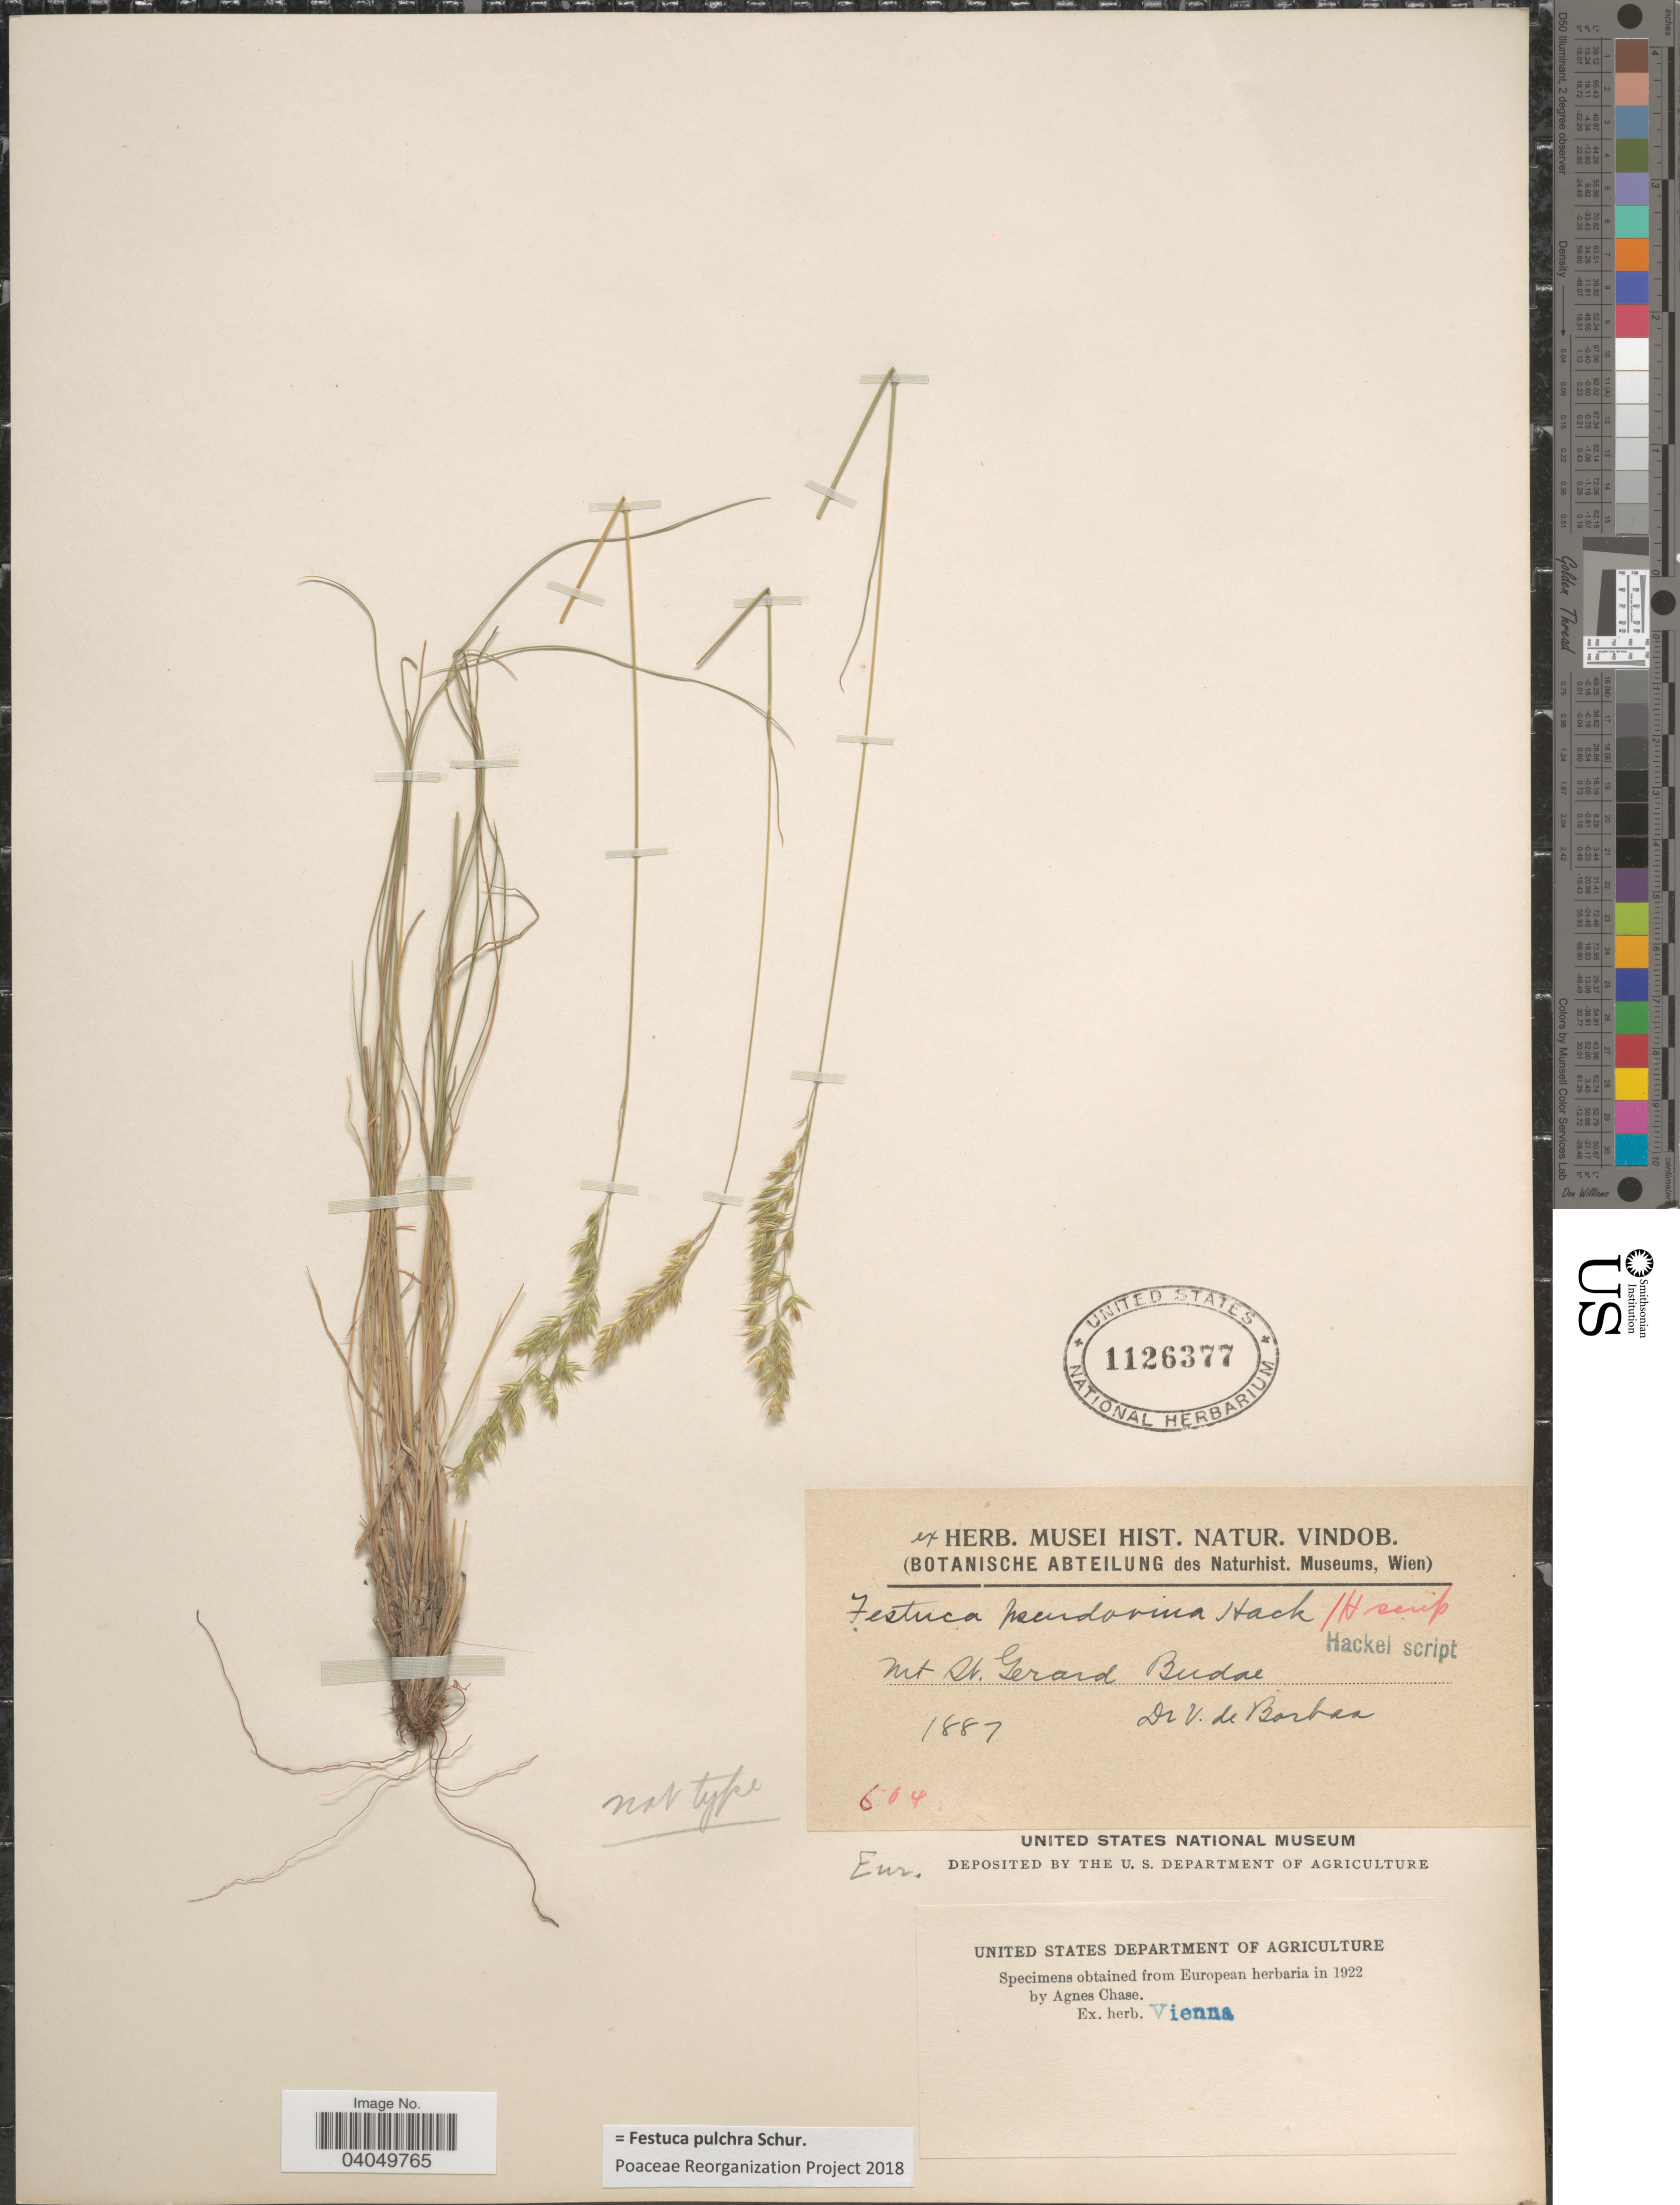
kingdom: Plantae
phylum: Tracheophyta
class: Liliopsida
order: Poales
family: Poaceae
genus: Festuca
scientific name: Festuca pulchra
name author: Schur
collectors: V. von Borbás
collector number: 604?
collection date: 1887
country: Austria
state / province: Wien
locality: Mt. St. Gerard, Budac.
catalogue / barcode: US 1126377